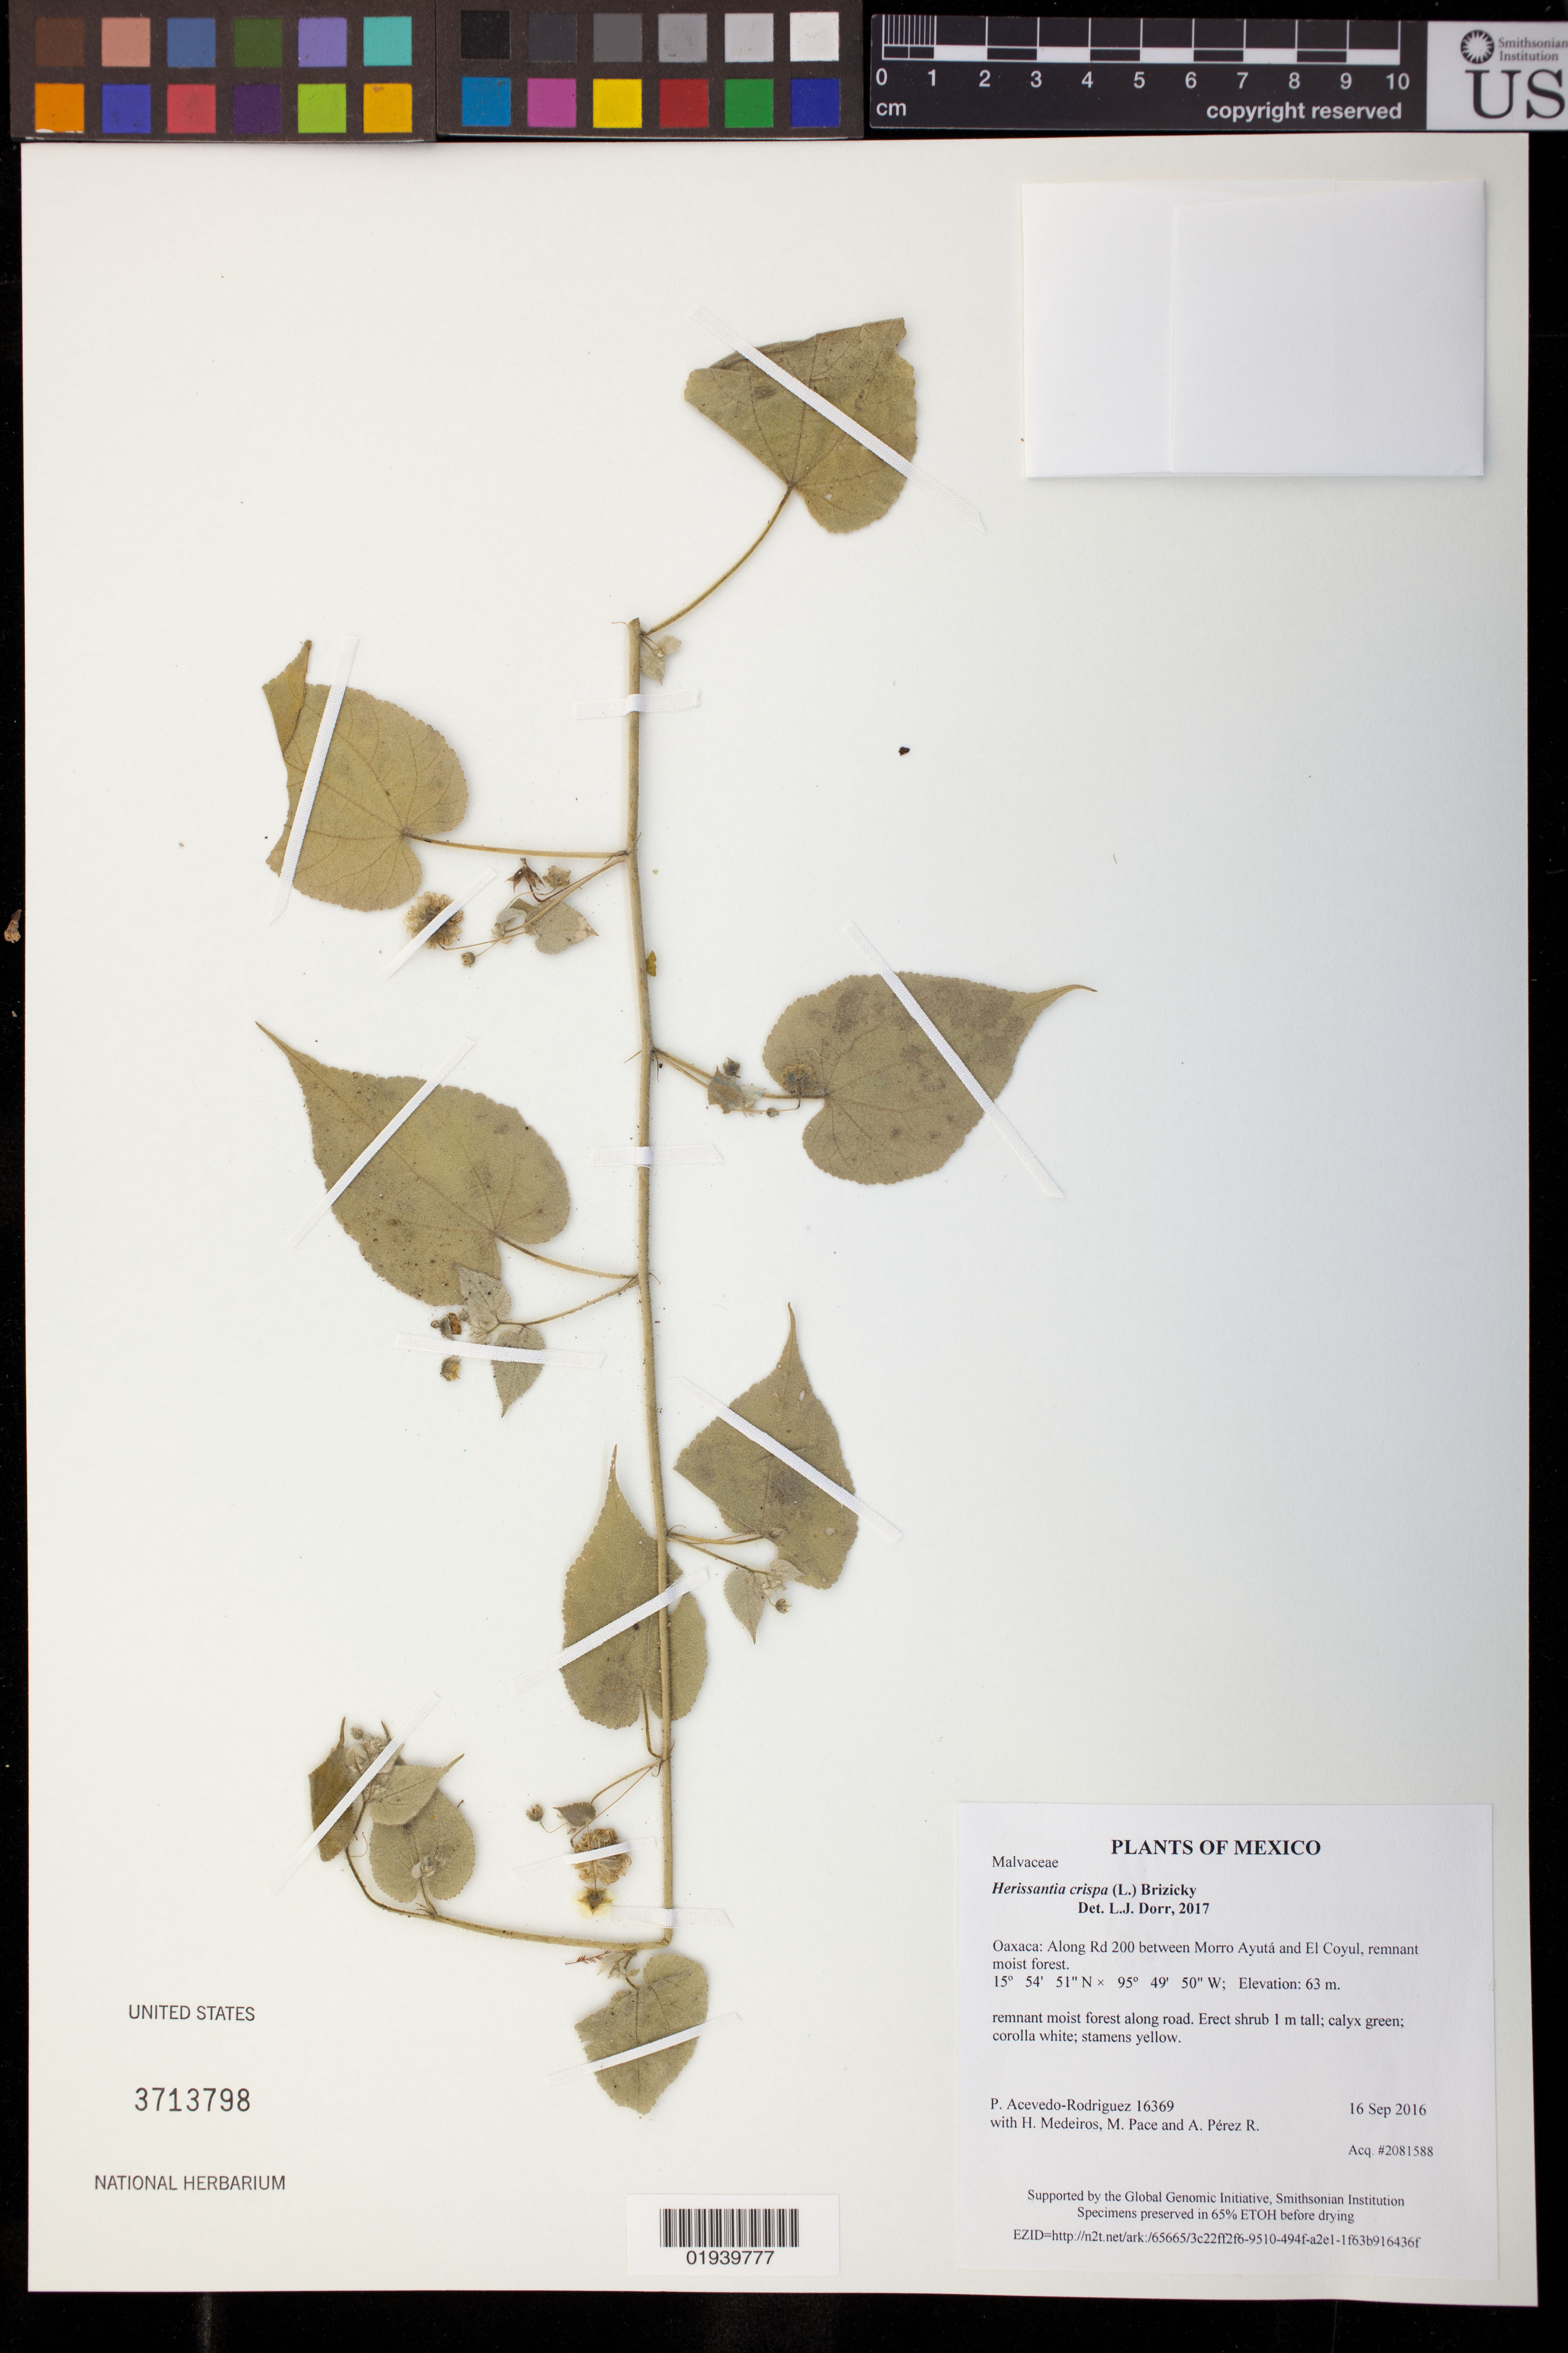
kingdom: Plantae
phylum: Tracheophyta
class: Magnoliopsida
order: Malvales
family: Malvaceae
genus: Herissantia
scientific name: Herissantia crispa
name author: (L.) Brizicky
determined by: Dorr, L. J., (BOT), Smithsonian Institution - National Museum of Natural History (UNITED STATES)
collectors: P. Acevedo-Rodr., H. Medeiros, M. R. Pace & A. Pérez R.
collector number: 16369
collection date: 2016-09-16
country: Mexico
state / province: Oaxaca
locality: Along Rd 200 between Morro Ayutá and El Coyul, remnant moist forest.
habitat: remnant moist forest along road.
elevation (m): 63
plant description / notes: US, NY, K, MO, F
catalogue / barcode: US 3713798